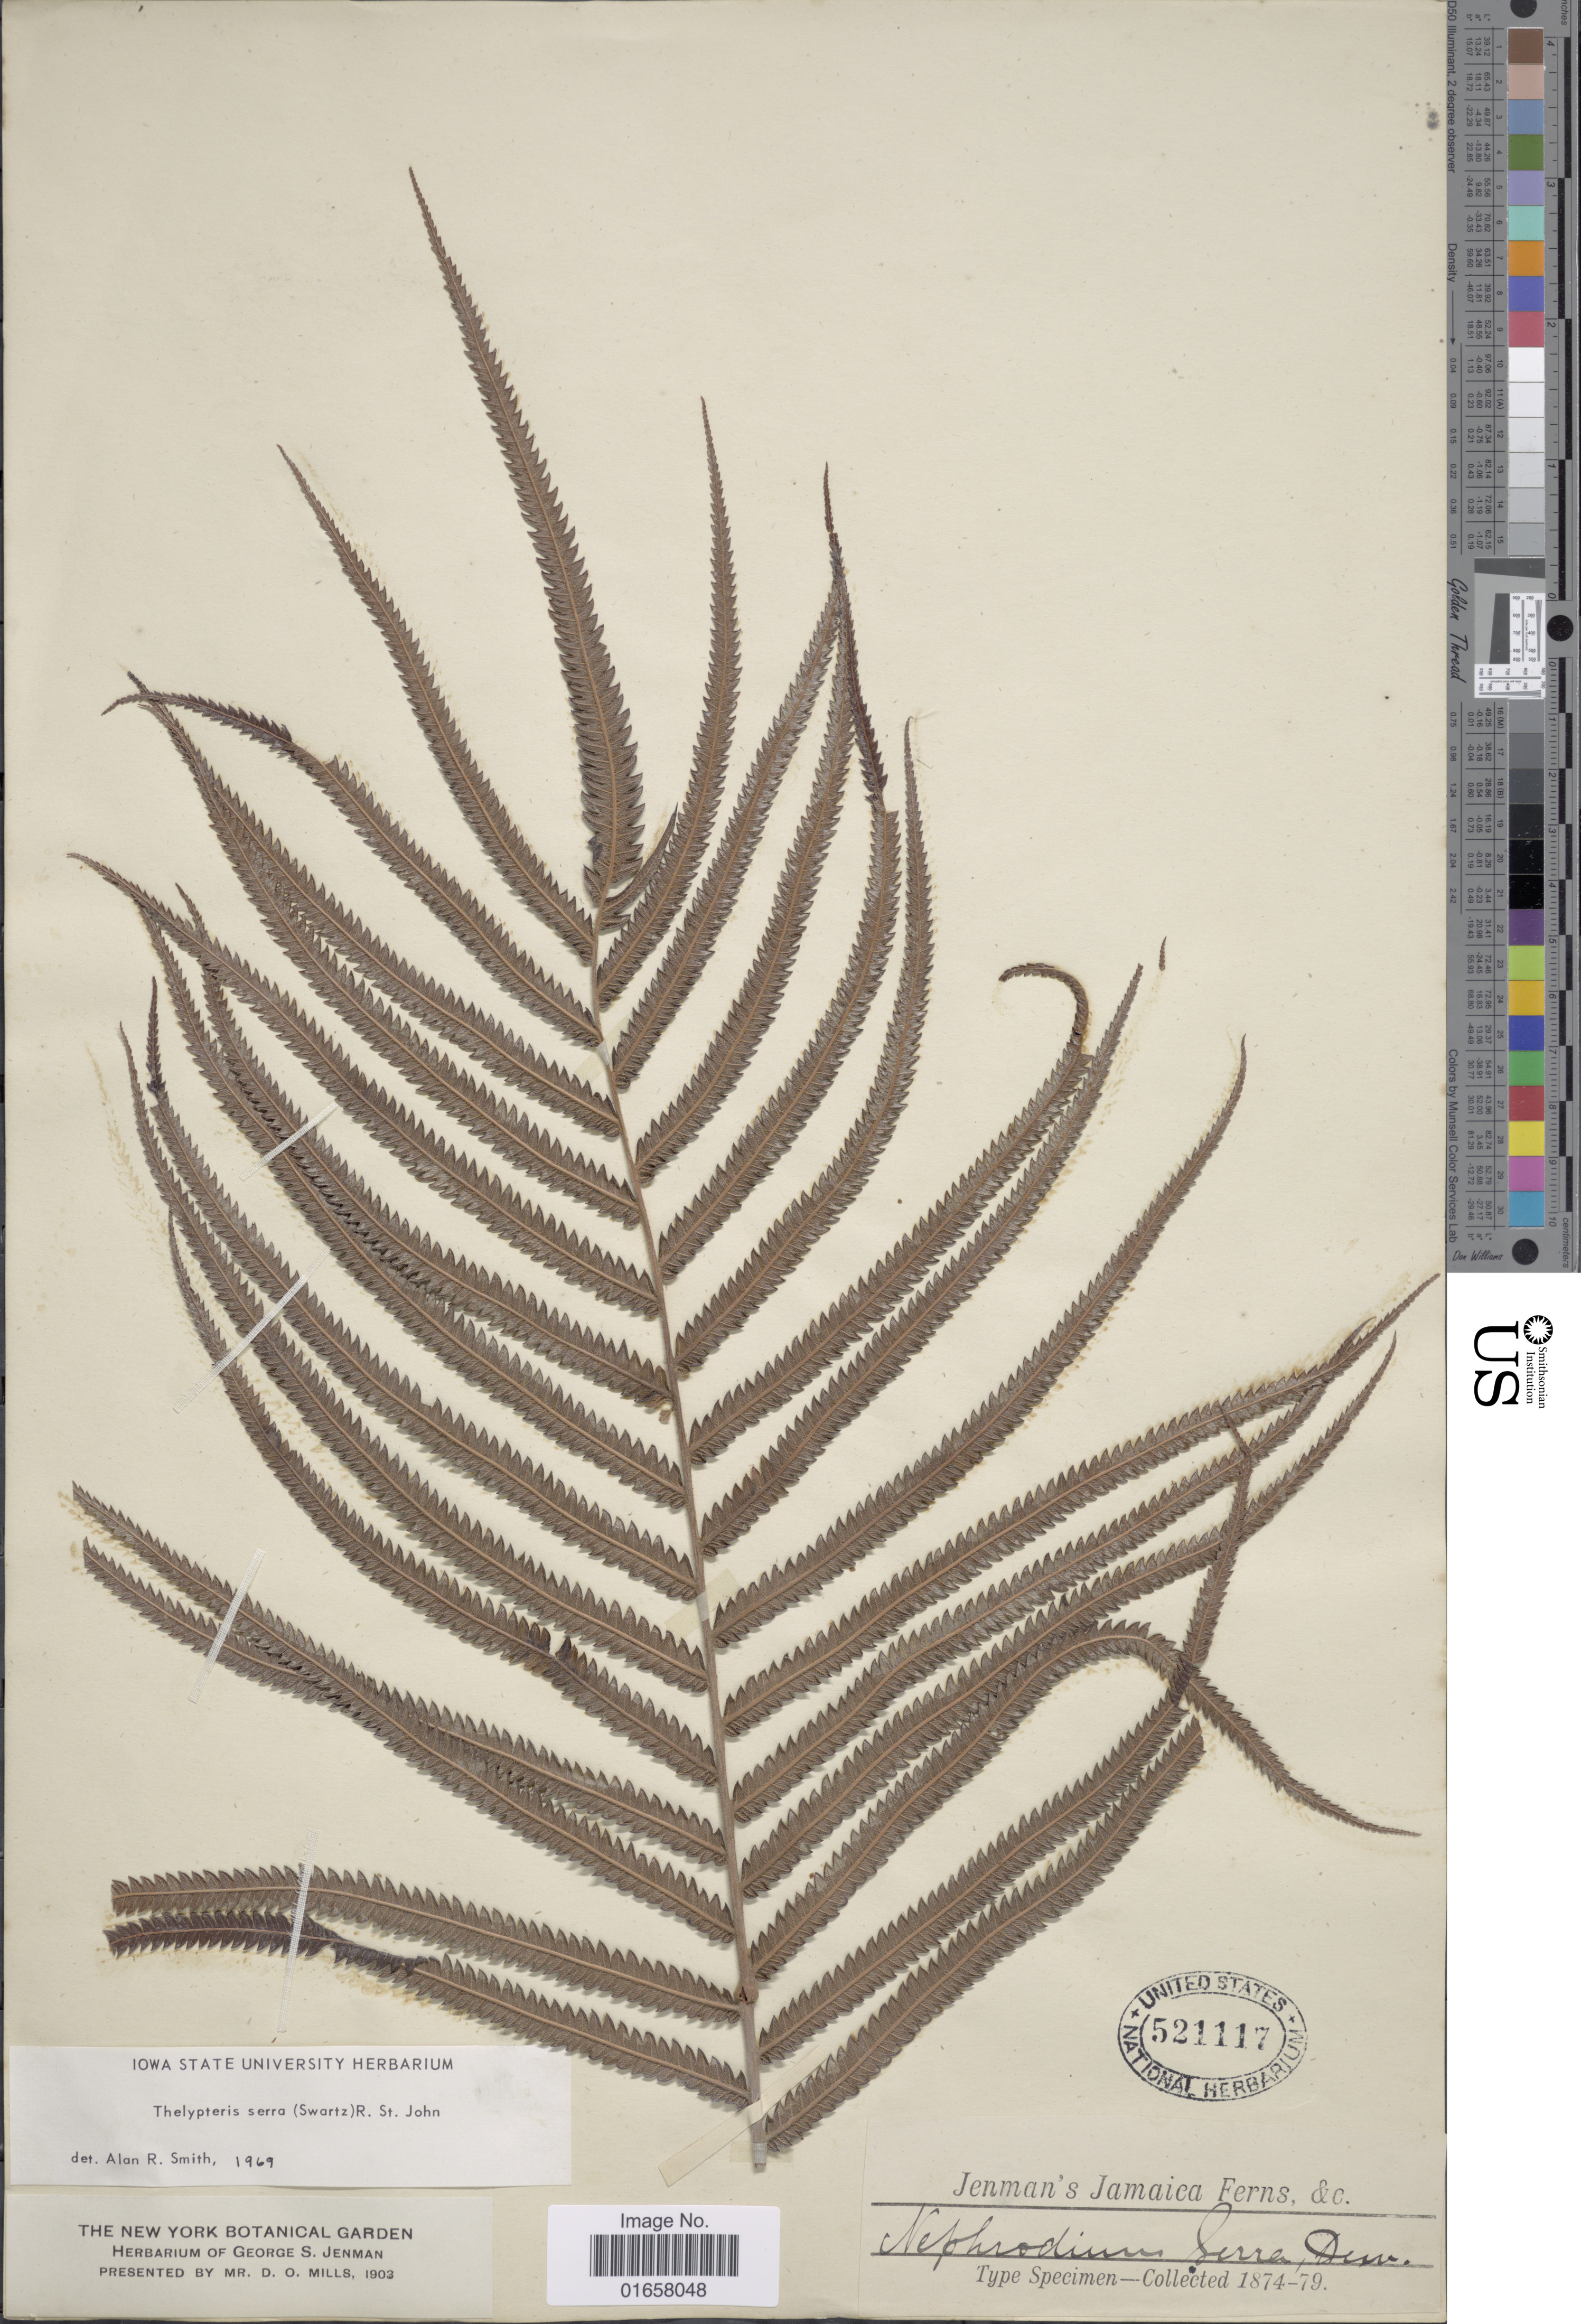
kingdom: Plantae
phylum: Tracheophyta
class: Polypodiopsida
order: Polypodiales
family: Thelypteridaceae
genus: Christella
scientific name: Christella serra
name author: (Sw.) Holttum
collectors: G. S. Jenman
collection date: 1874/1879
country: Jamaica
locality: Jamaica.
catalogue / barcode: US 521117